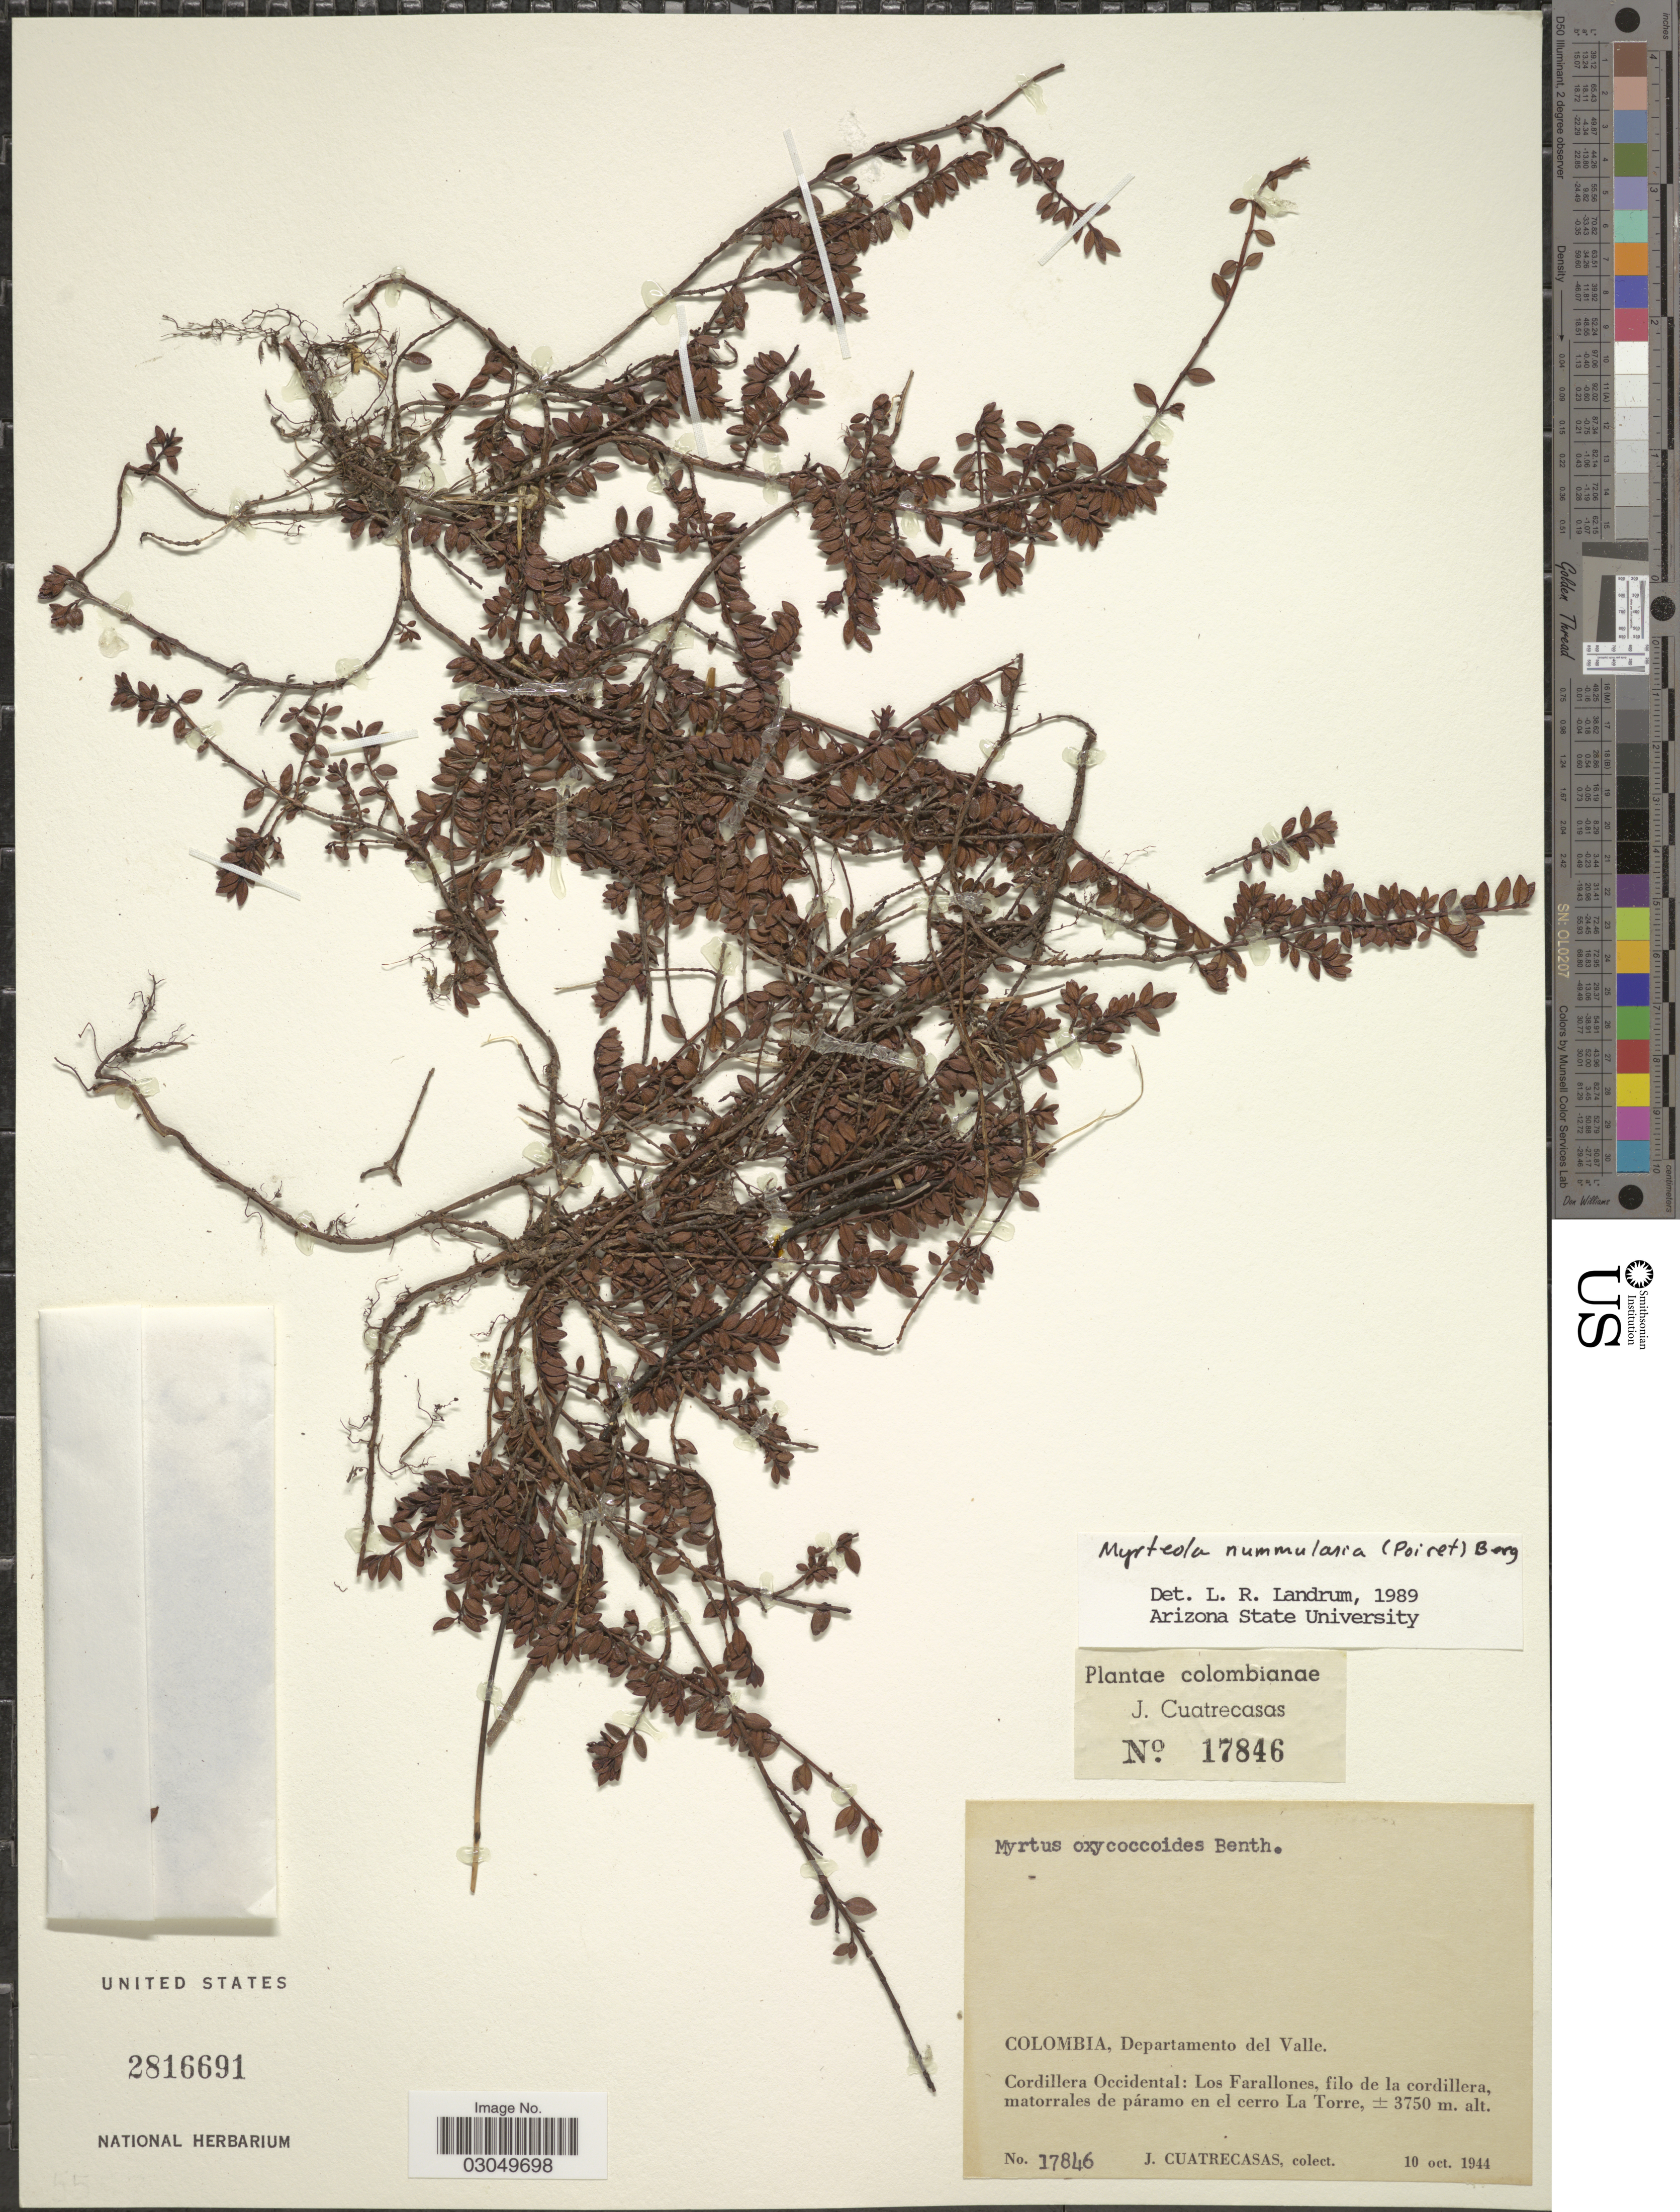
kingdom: Plantae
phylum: Tracheophyta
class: Magnoliopsida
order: Myrtales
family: Myrtaceae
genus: Myrteola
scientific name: Myrteola nummularia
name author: (Lam.) O. Berg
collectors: J. Cuatrecasas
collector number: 17846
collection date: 1944-10-10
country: Colombia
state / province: Valle del Cauca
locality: Departamento del Valle. Cordillera Occidental: Los Farallones, filo de la cordillera, matorrales de páramo en el cerro La Torre.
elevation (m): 3750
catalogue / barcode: US 2816691